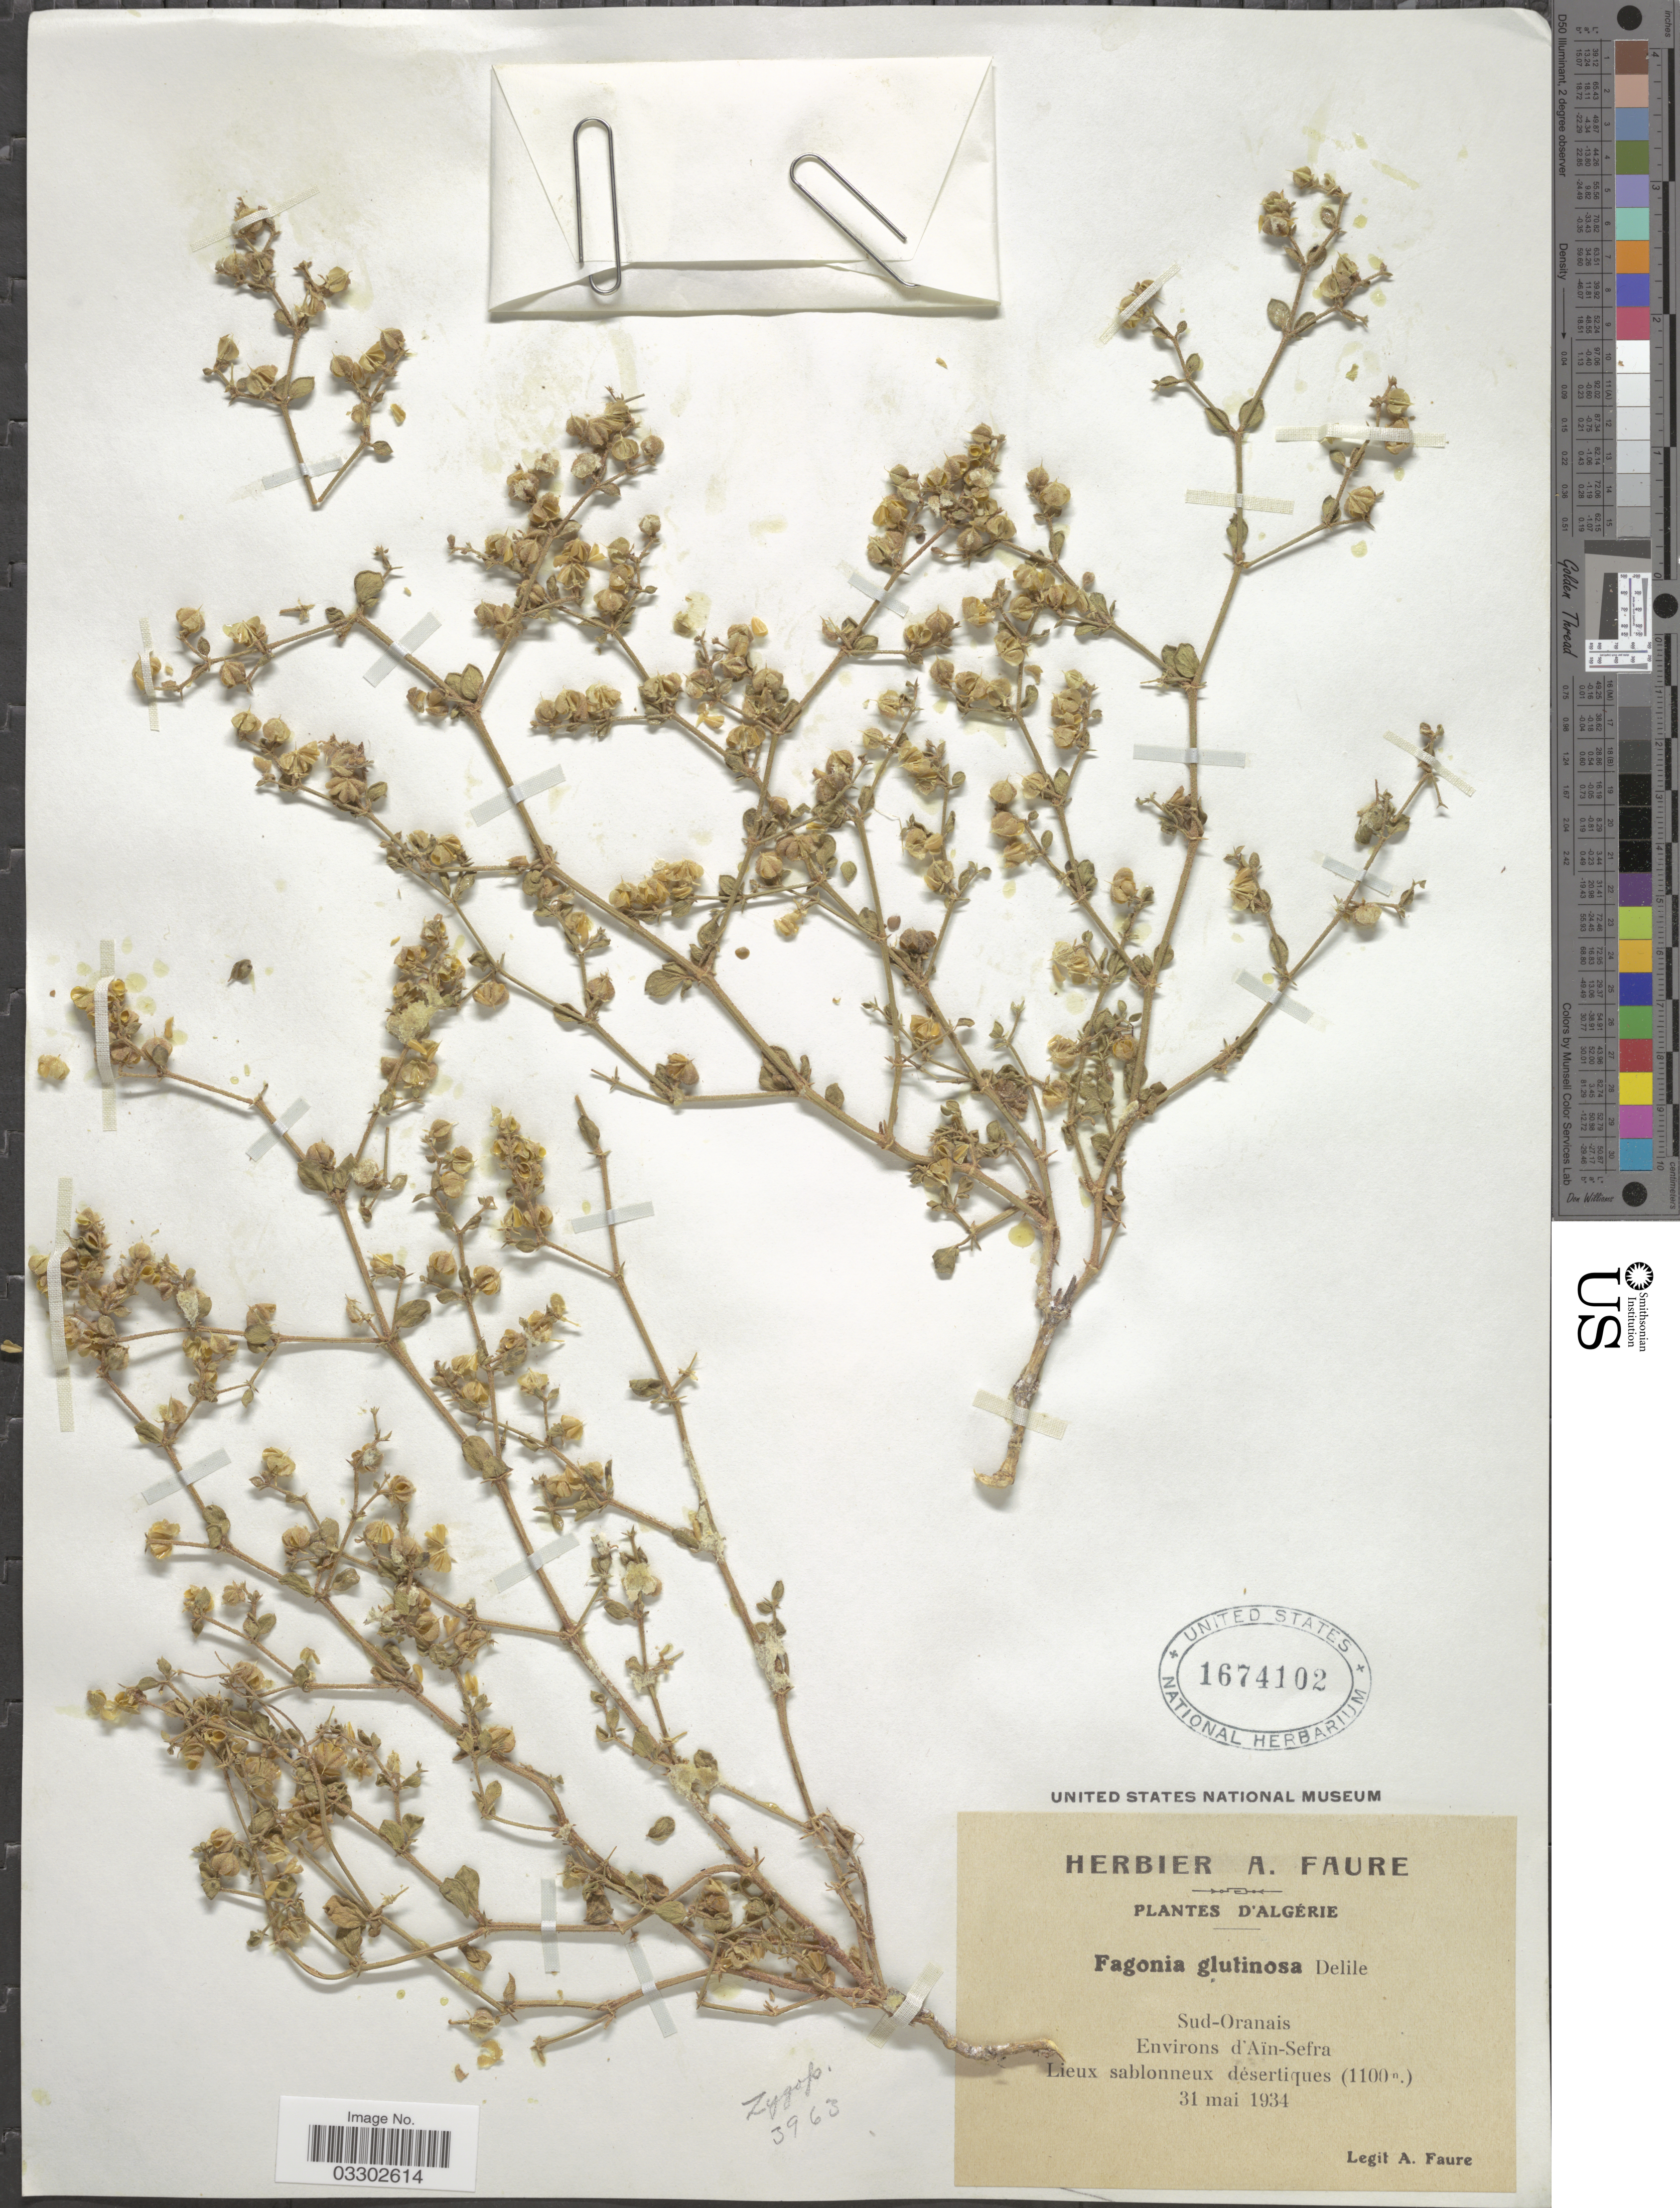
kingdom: Plantae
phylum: Tracheophyta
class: Magnoliopsida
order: Zygophyllales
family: Zygophyllaceae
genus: Fagonia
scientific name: Fagonia glutinosa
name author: Delile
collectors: A. Faure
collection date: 1934-05-31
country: Algeria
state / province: Oran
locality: Sud-Oranais. Environs d'Aïn-Sefra.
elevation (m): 1100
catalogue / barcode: US 1674102